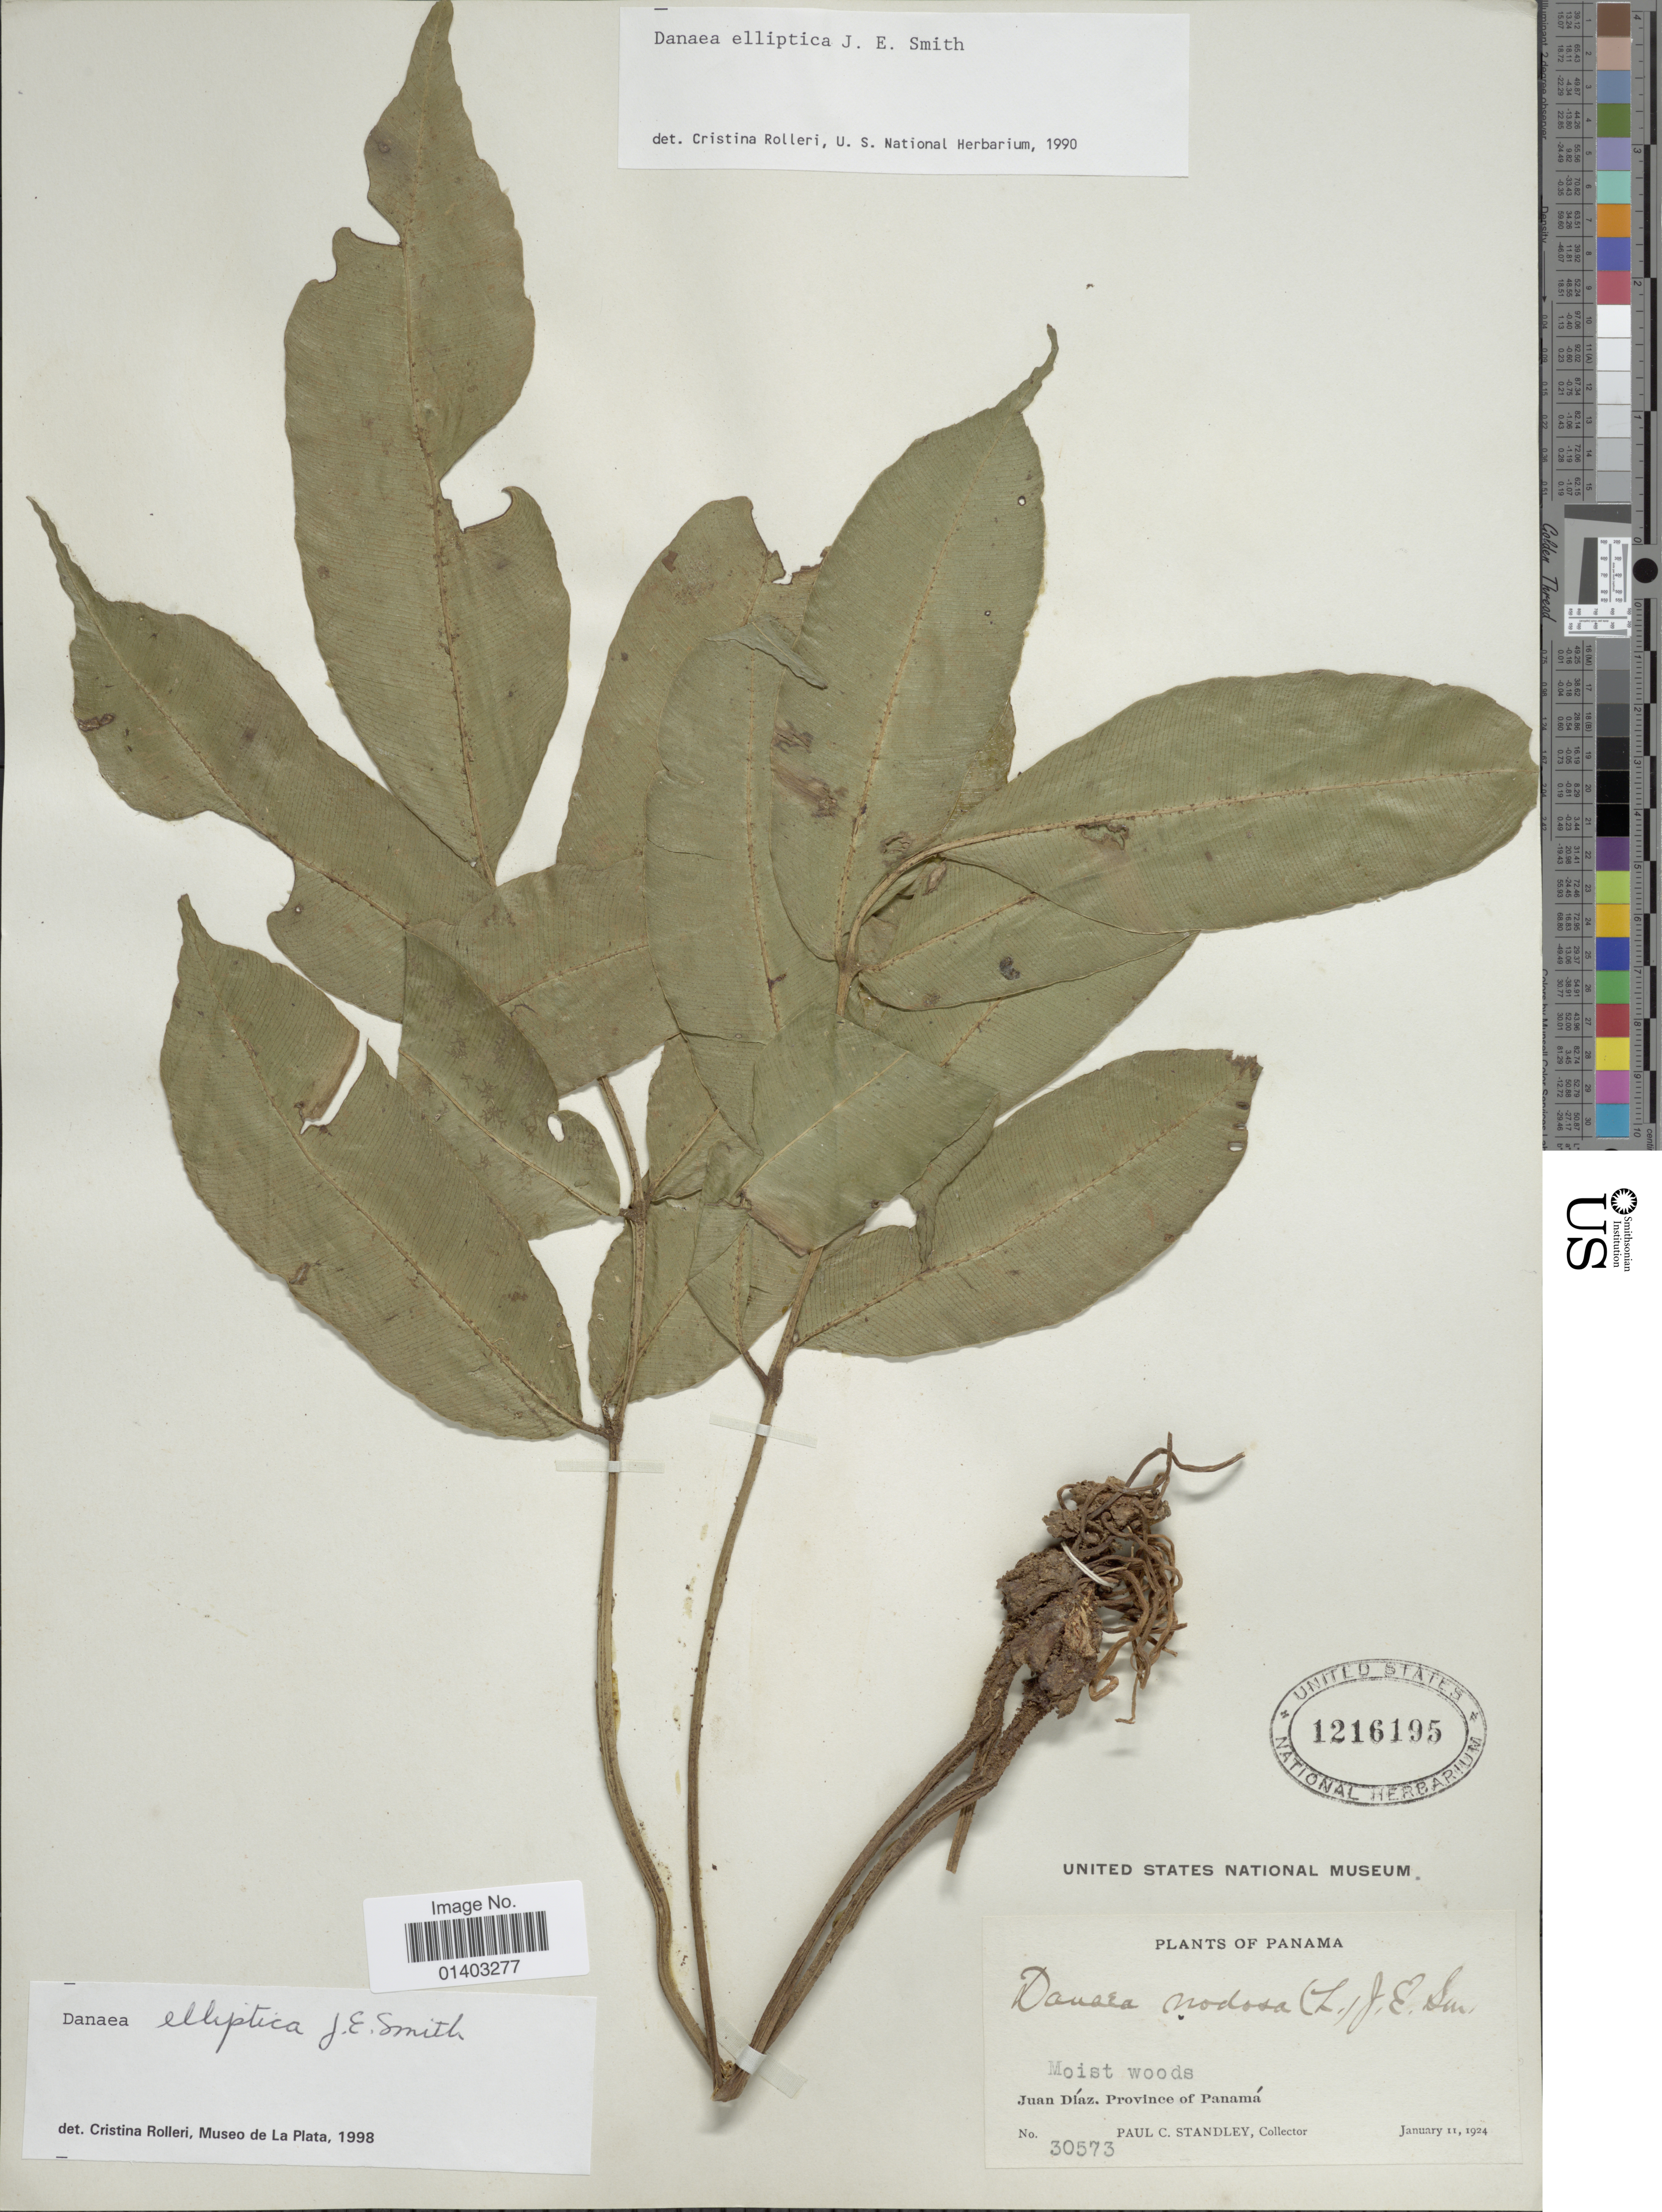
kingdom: Plantae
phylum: Tracheophyta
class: Polypodiopsida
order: Marattiales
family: Marattiaceae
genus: Danaea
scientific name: Danaea elliptica subsp. elliptica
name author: Sm.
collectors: P. C. Standley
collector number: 30573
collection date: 1924-01-11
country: Panama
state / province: Panamá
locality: Juan Díaz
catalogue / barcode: US 1216195